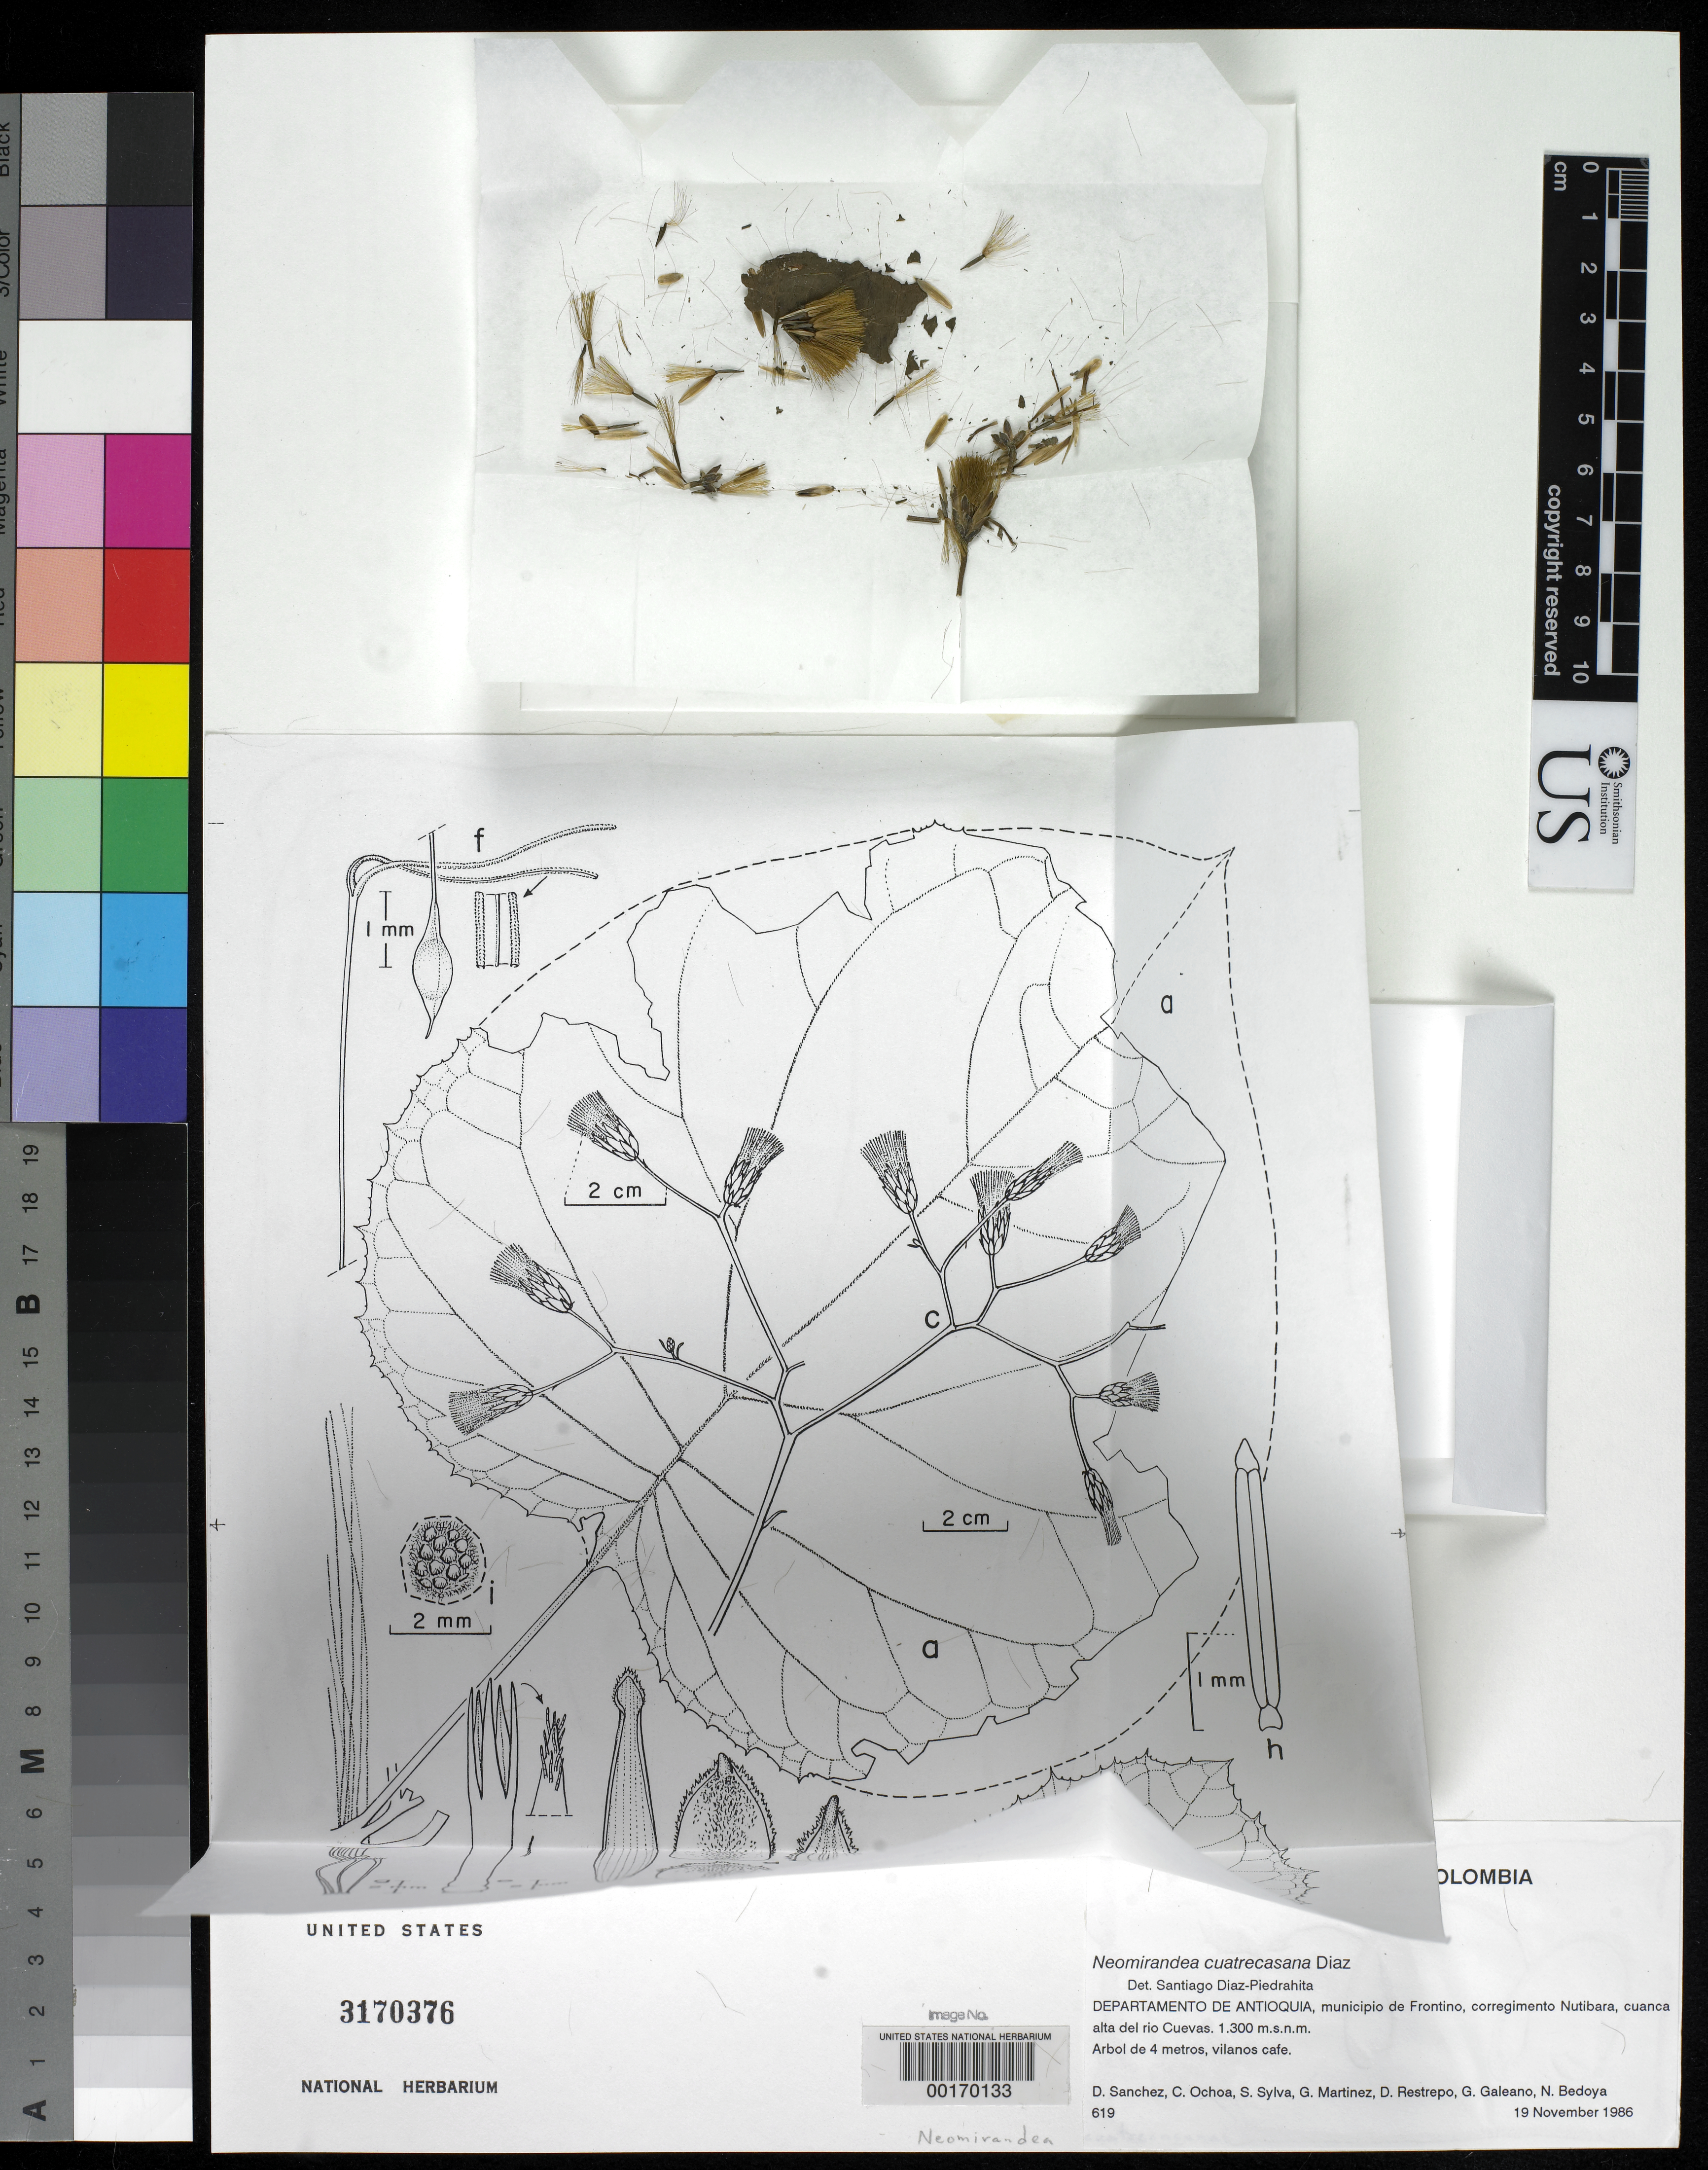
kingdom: Plantae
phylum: Tracheophyta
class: Magnoliopsida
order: Asterales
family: Asteraceae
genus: Neomirandea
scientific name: Neomirandea cuatrecasana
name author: S. Díaz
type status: Isotype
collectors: D. Sanchez, C. M. Ochoa, S. Sylva, G. Martínez, D. Restrepo, G. A. Galeano & N. Bedoya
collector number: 619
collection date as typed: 19 Nov 1986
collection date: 1986-11-19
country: Colombia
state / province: Antioquia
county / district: Frontino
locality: Corregimento Nutibara, Cuenca Alta del Rio Cuevas.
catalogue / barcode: US 3170376